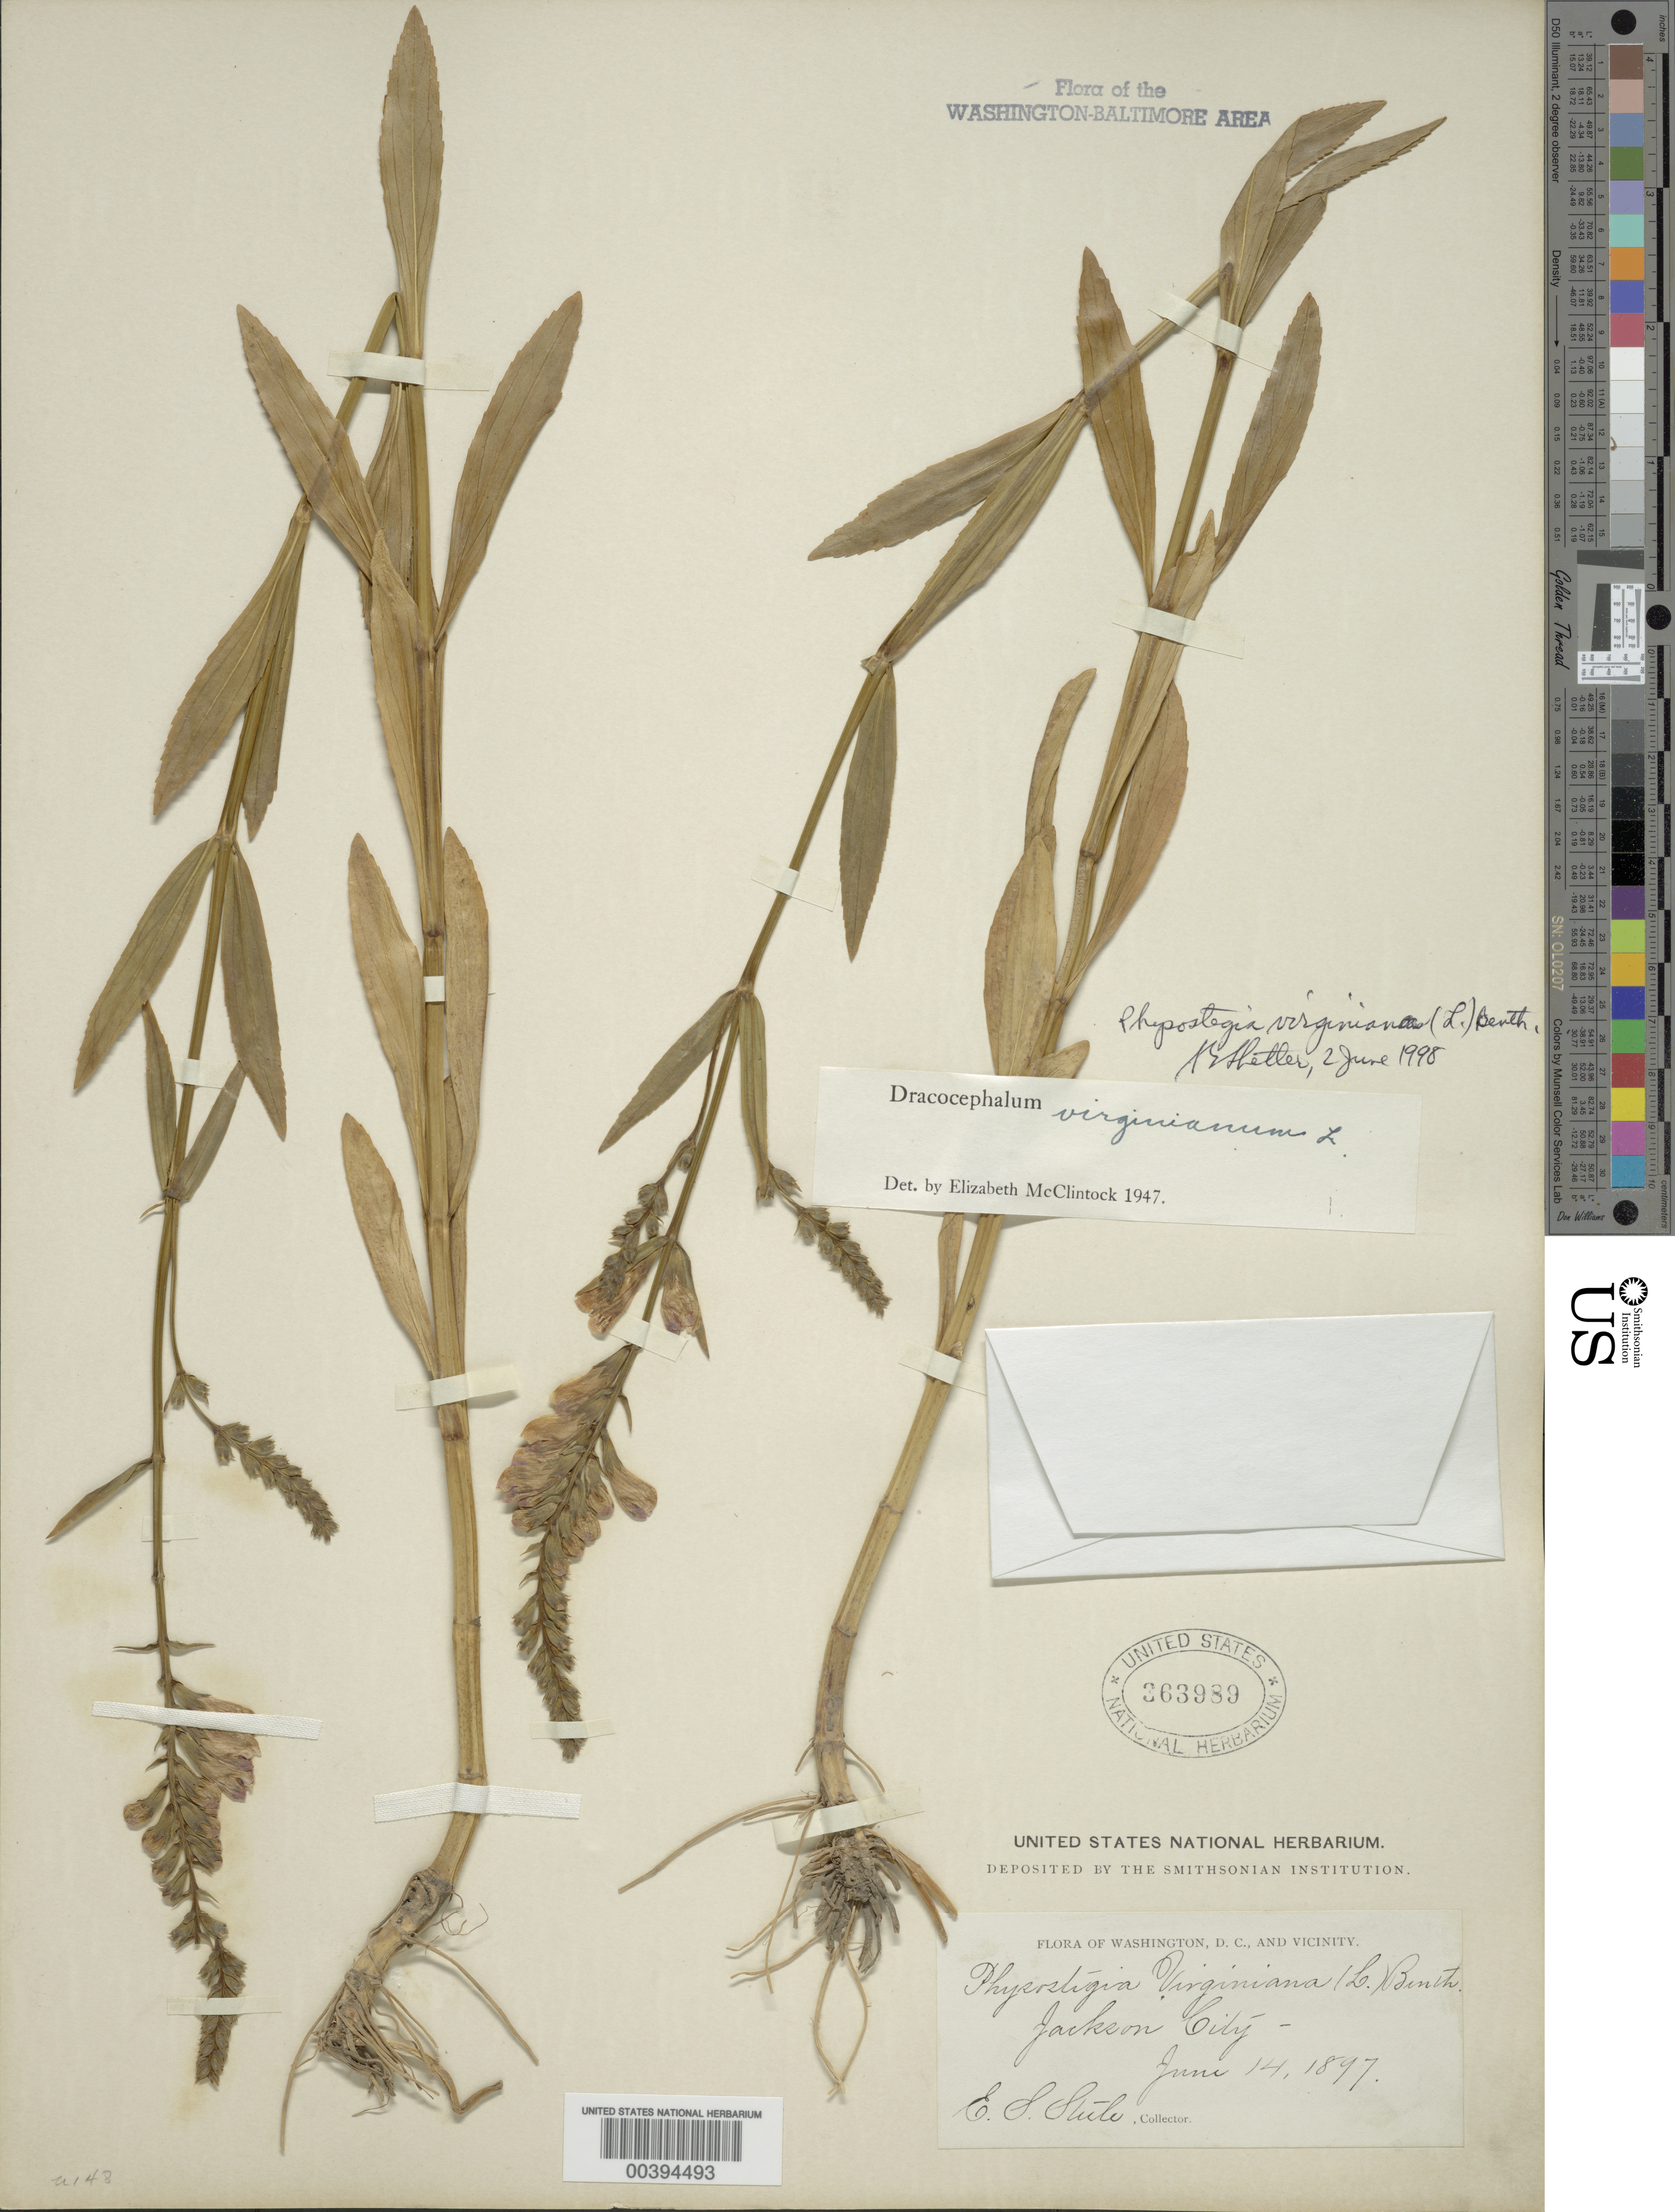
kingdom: Plantae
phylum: Tracheophyta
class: Magnoliopsida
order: Lamiales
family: Lamiaceae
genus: Physostegia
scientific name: Physostegia virginiana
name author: (L.) Benth.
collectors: E. Steele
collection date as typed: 14 Jun 1897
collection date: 1897-06-14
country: United States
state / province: Virginia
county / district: Arlington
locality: Jackson City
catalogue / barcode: US 363989